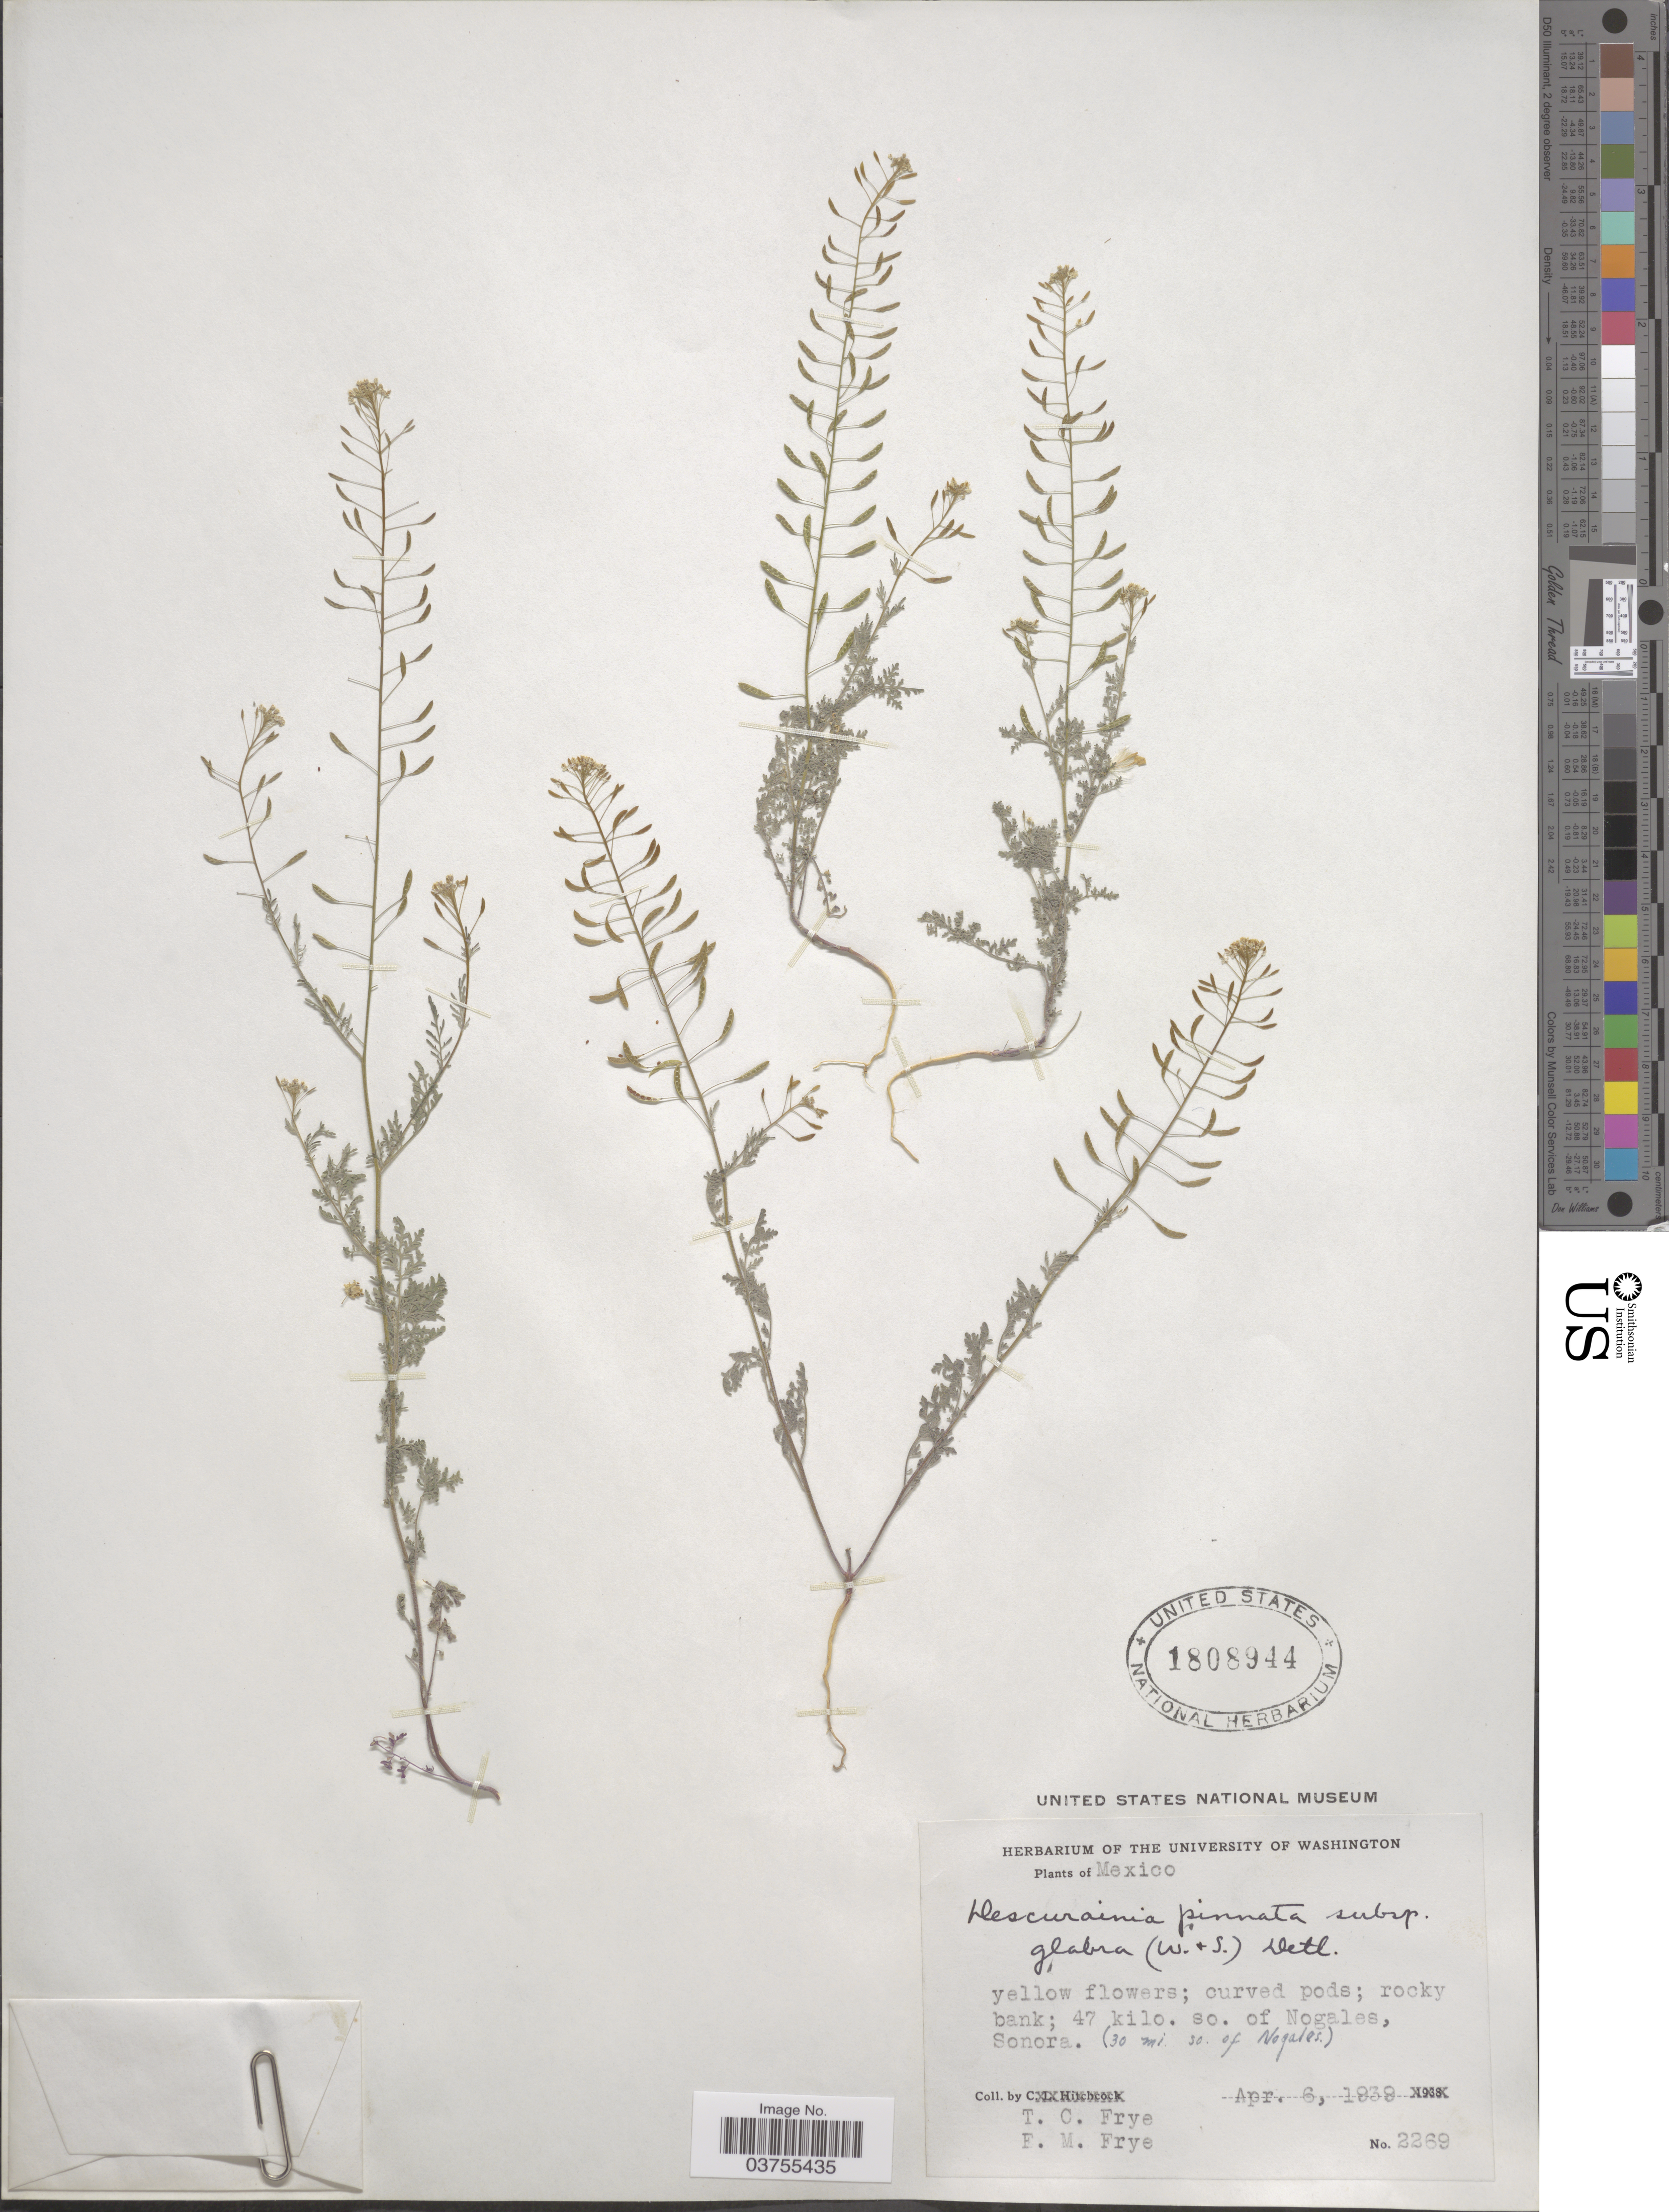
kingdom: Plantae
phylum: Tracheophyta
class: Magnoliopsida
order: Brassicales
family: Brassicaceae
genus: Descurainia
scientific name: Descurainia pinnata subsp. glabra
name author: (Wooton & Standl.) Detling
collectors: T. C. Frye & E. Frye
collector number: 2269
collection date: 1939-04-06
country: Mexico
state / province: Sonora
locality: Rocky bank; 47 kilo. so. of Nogales. (30 mi. so. of Nogales.).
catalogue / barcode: US 1808944